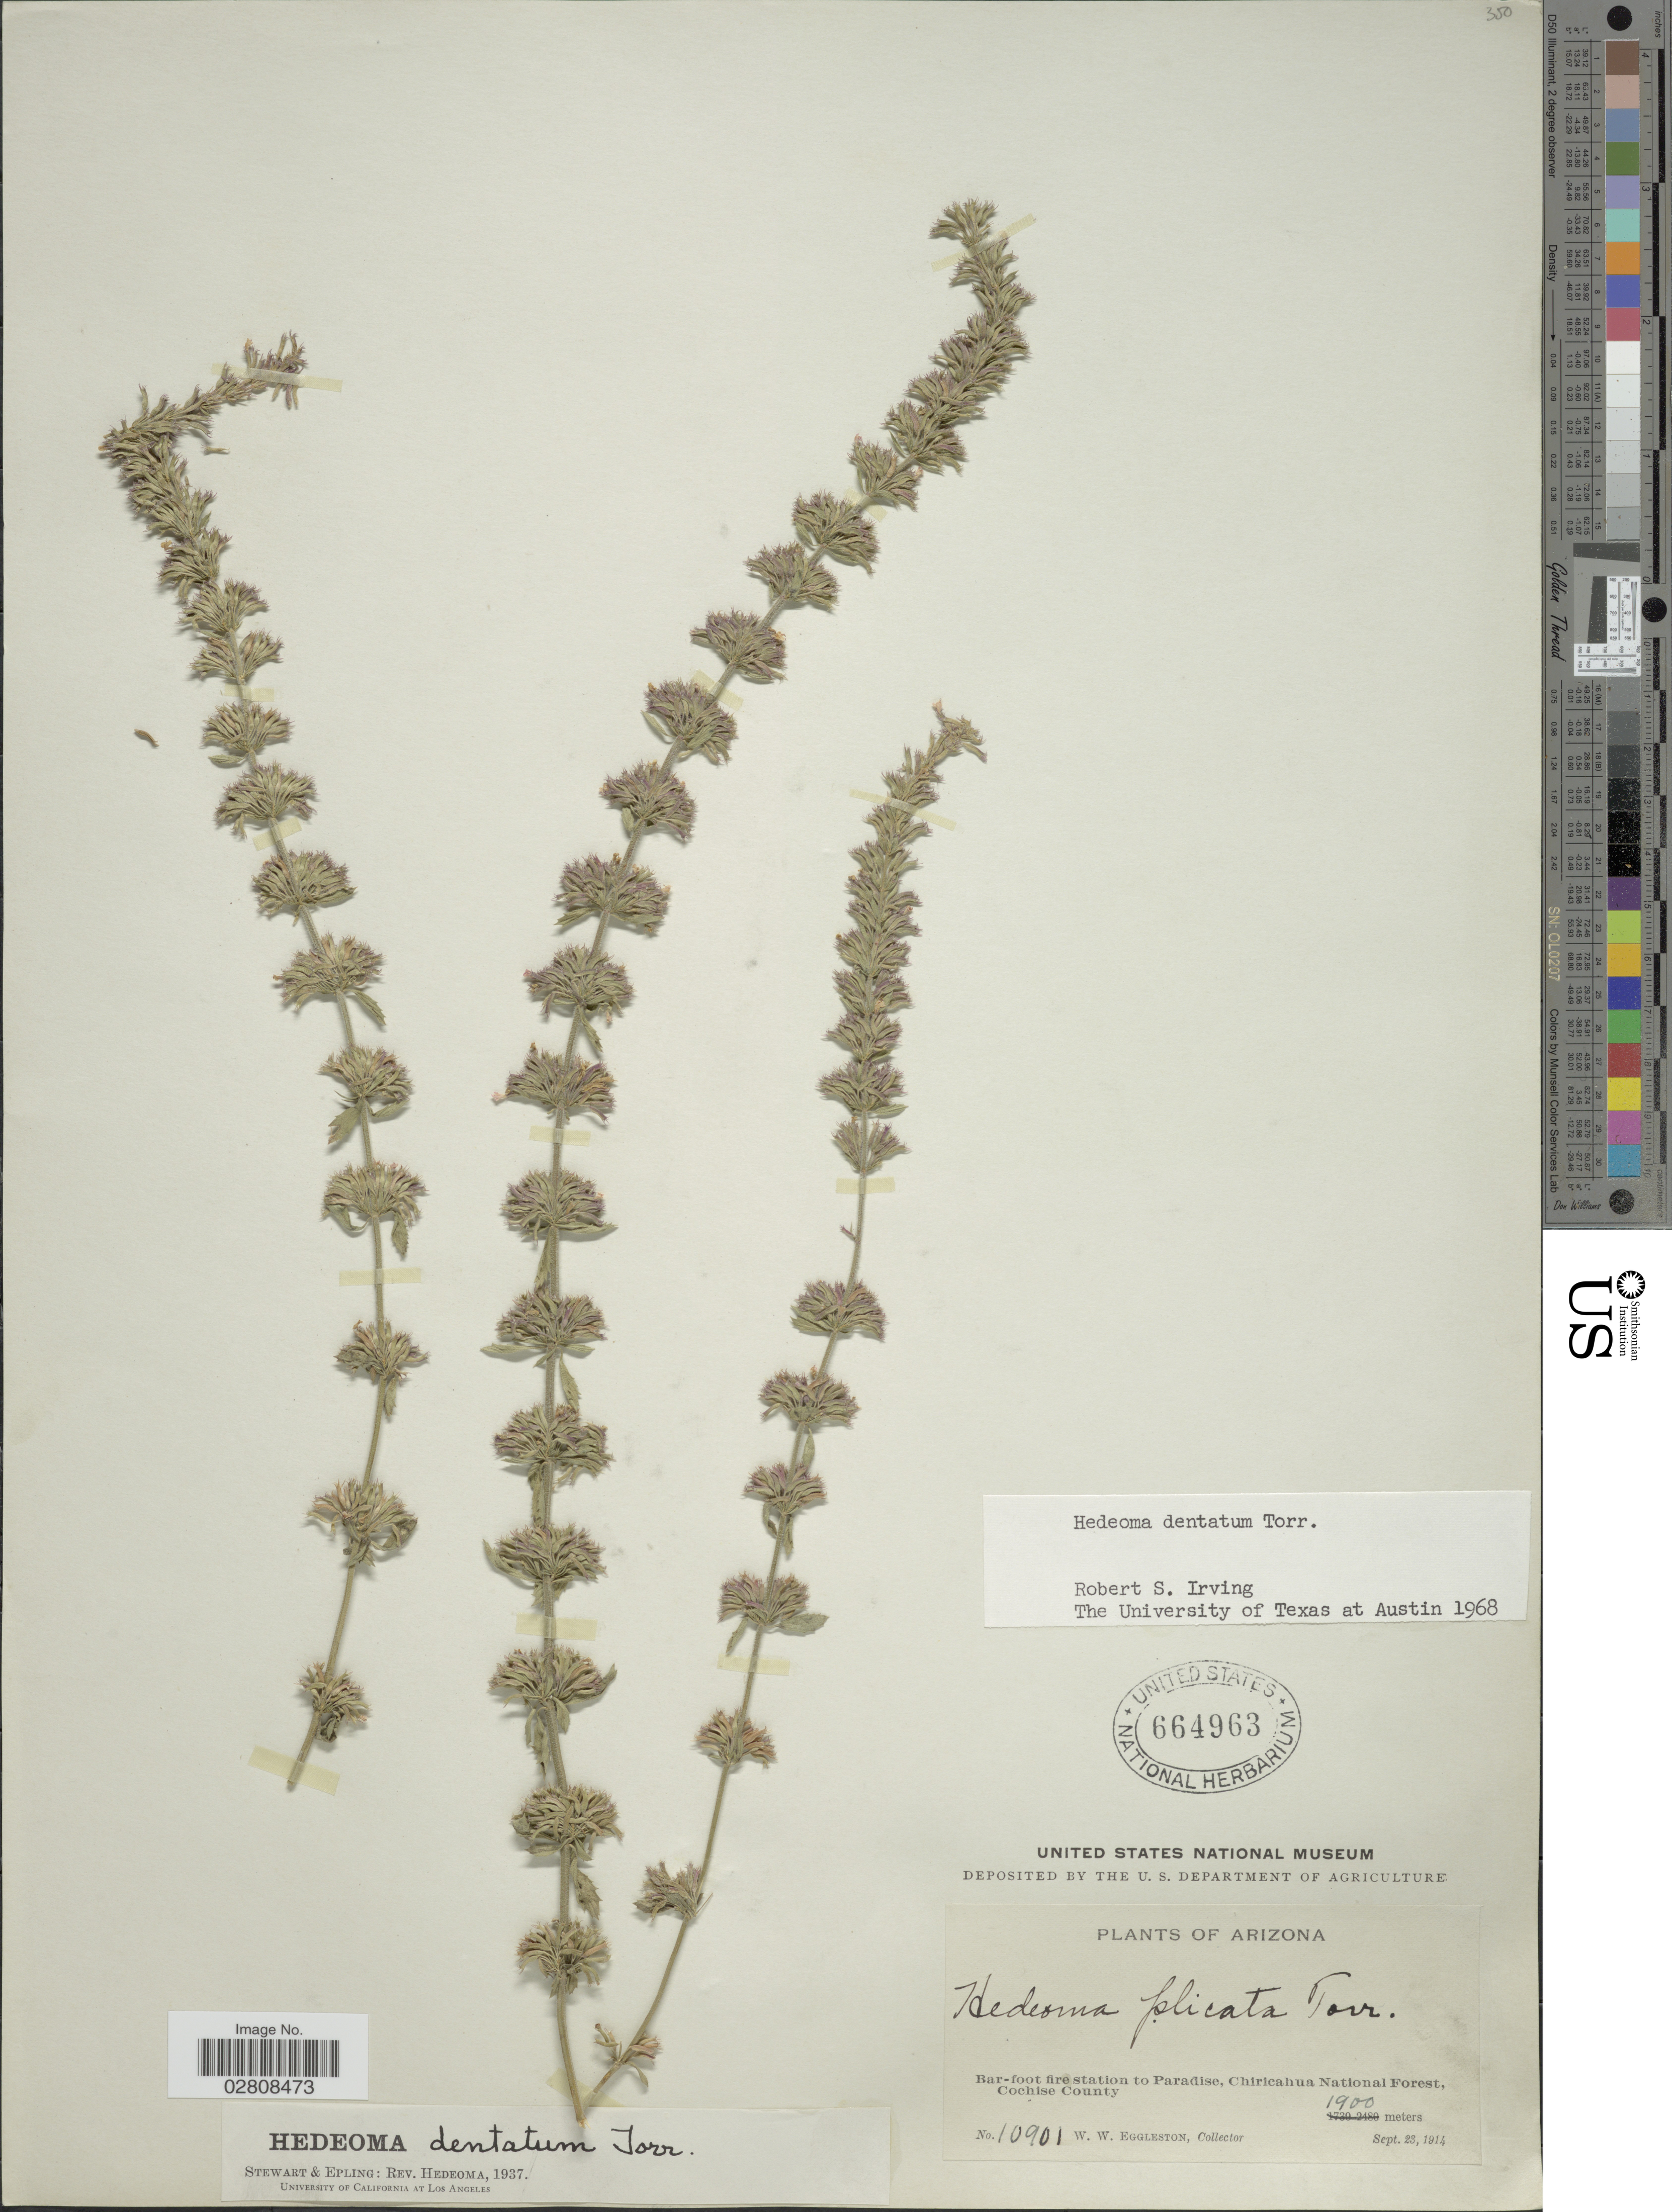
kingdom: Plantae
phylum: Tracheophyta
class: Magnoliopsida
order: Lamiales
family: Lamiaceae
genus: Hedeoma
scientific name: Hedeoma dentata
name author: Torr.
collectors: W. W. Eggleston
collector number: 10901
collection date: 1914-09-23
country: United States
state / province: Arizona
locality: Bar-foot fire station to Paradise, Chiricahua National Forest, Cochise County.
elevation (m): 1900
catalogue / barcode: US 664963